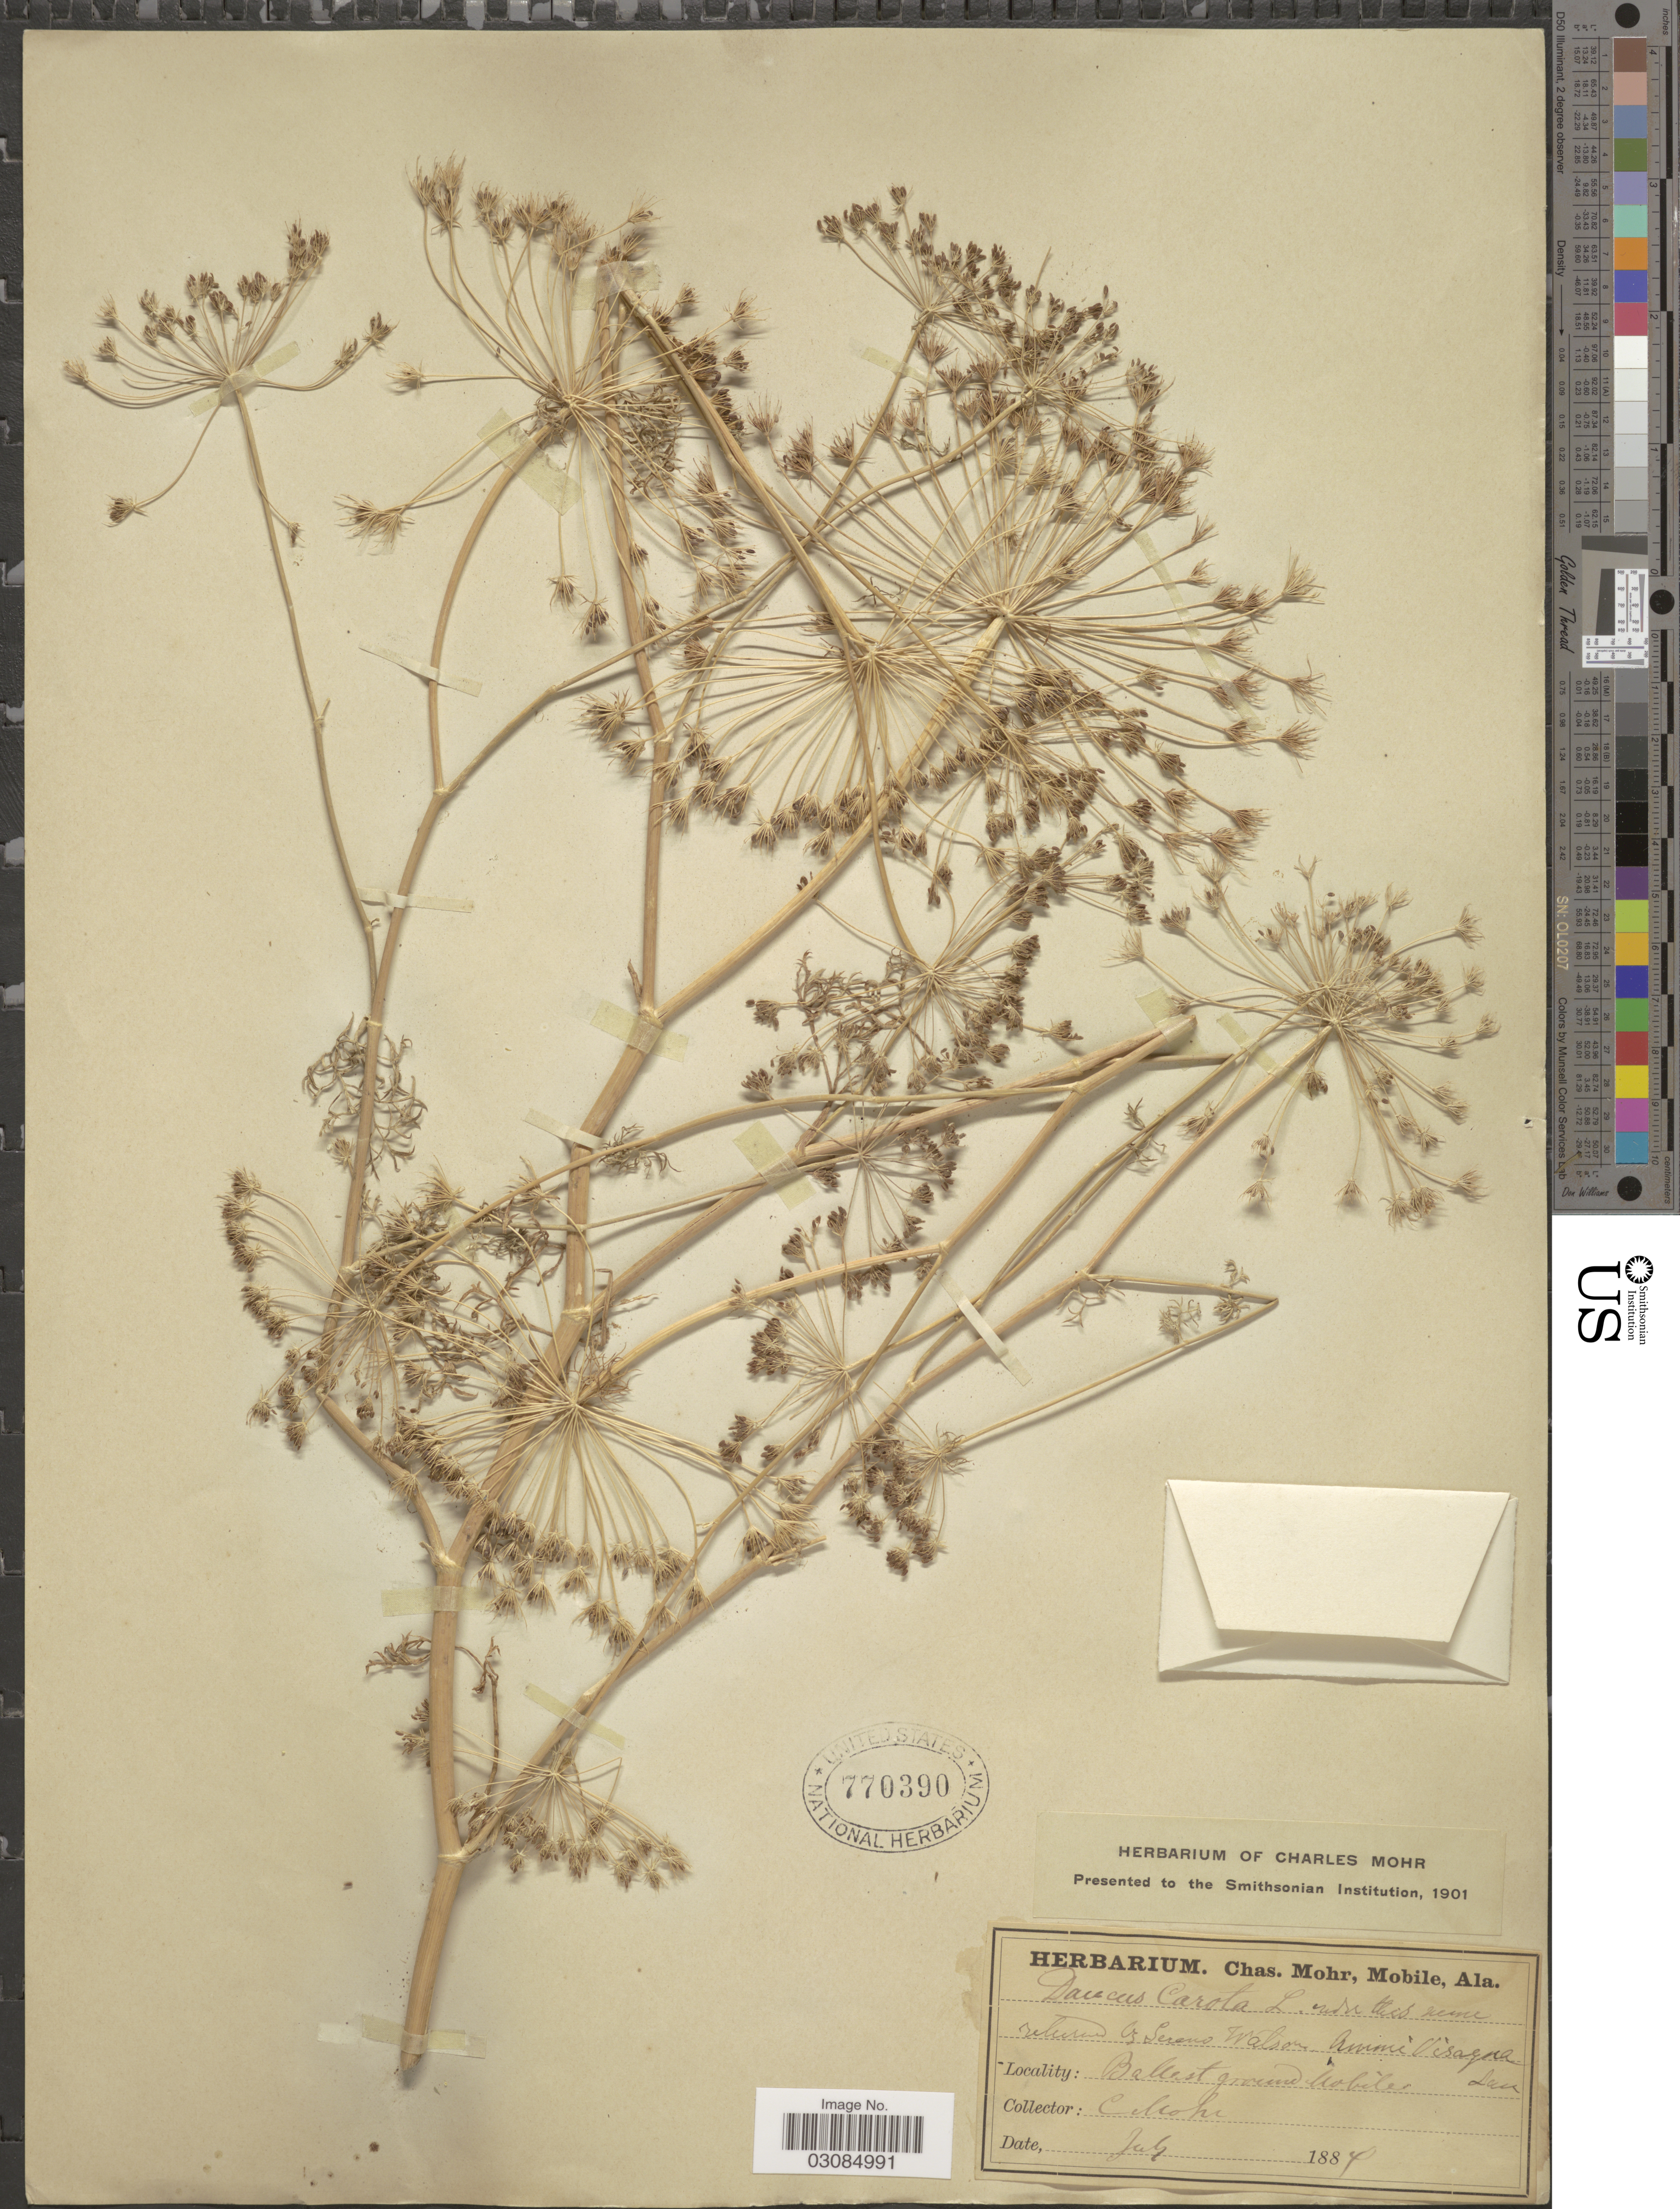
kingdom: Plantae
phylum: Tracheophyta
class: Magnoliopsida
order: Apiales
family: Apiaceae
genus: Ammi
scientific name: Ammi majus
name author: L.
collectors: Mohr, C. T. (herbarium)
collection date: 1884-07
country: United States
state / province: Alabama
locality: Ballast ground, Mobile.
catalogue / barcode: US 770390